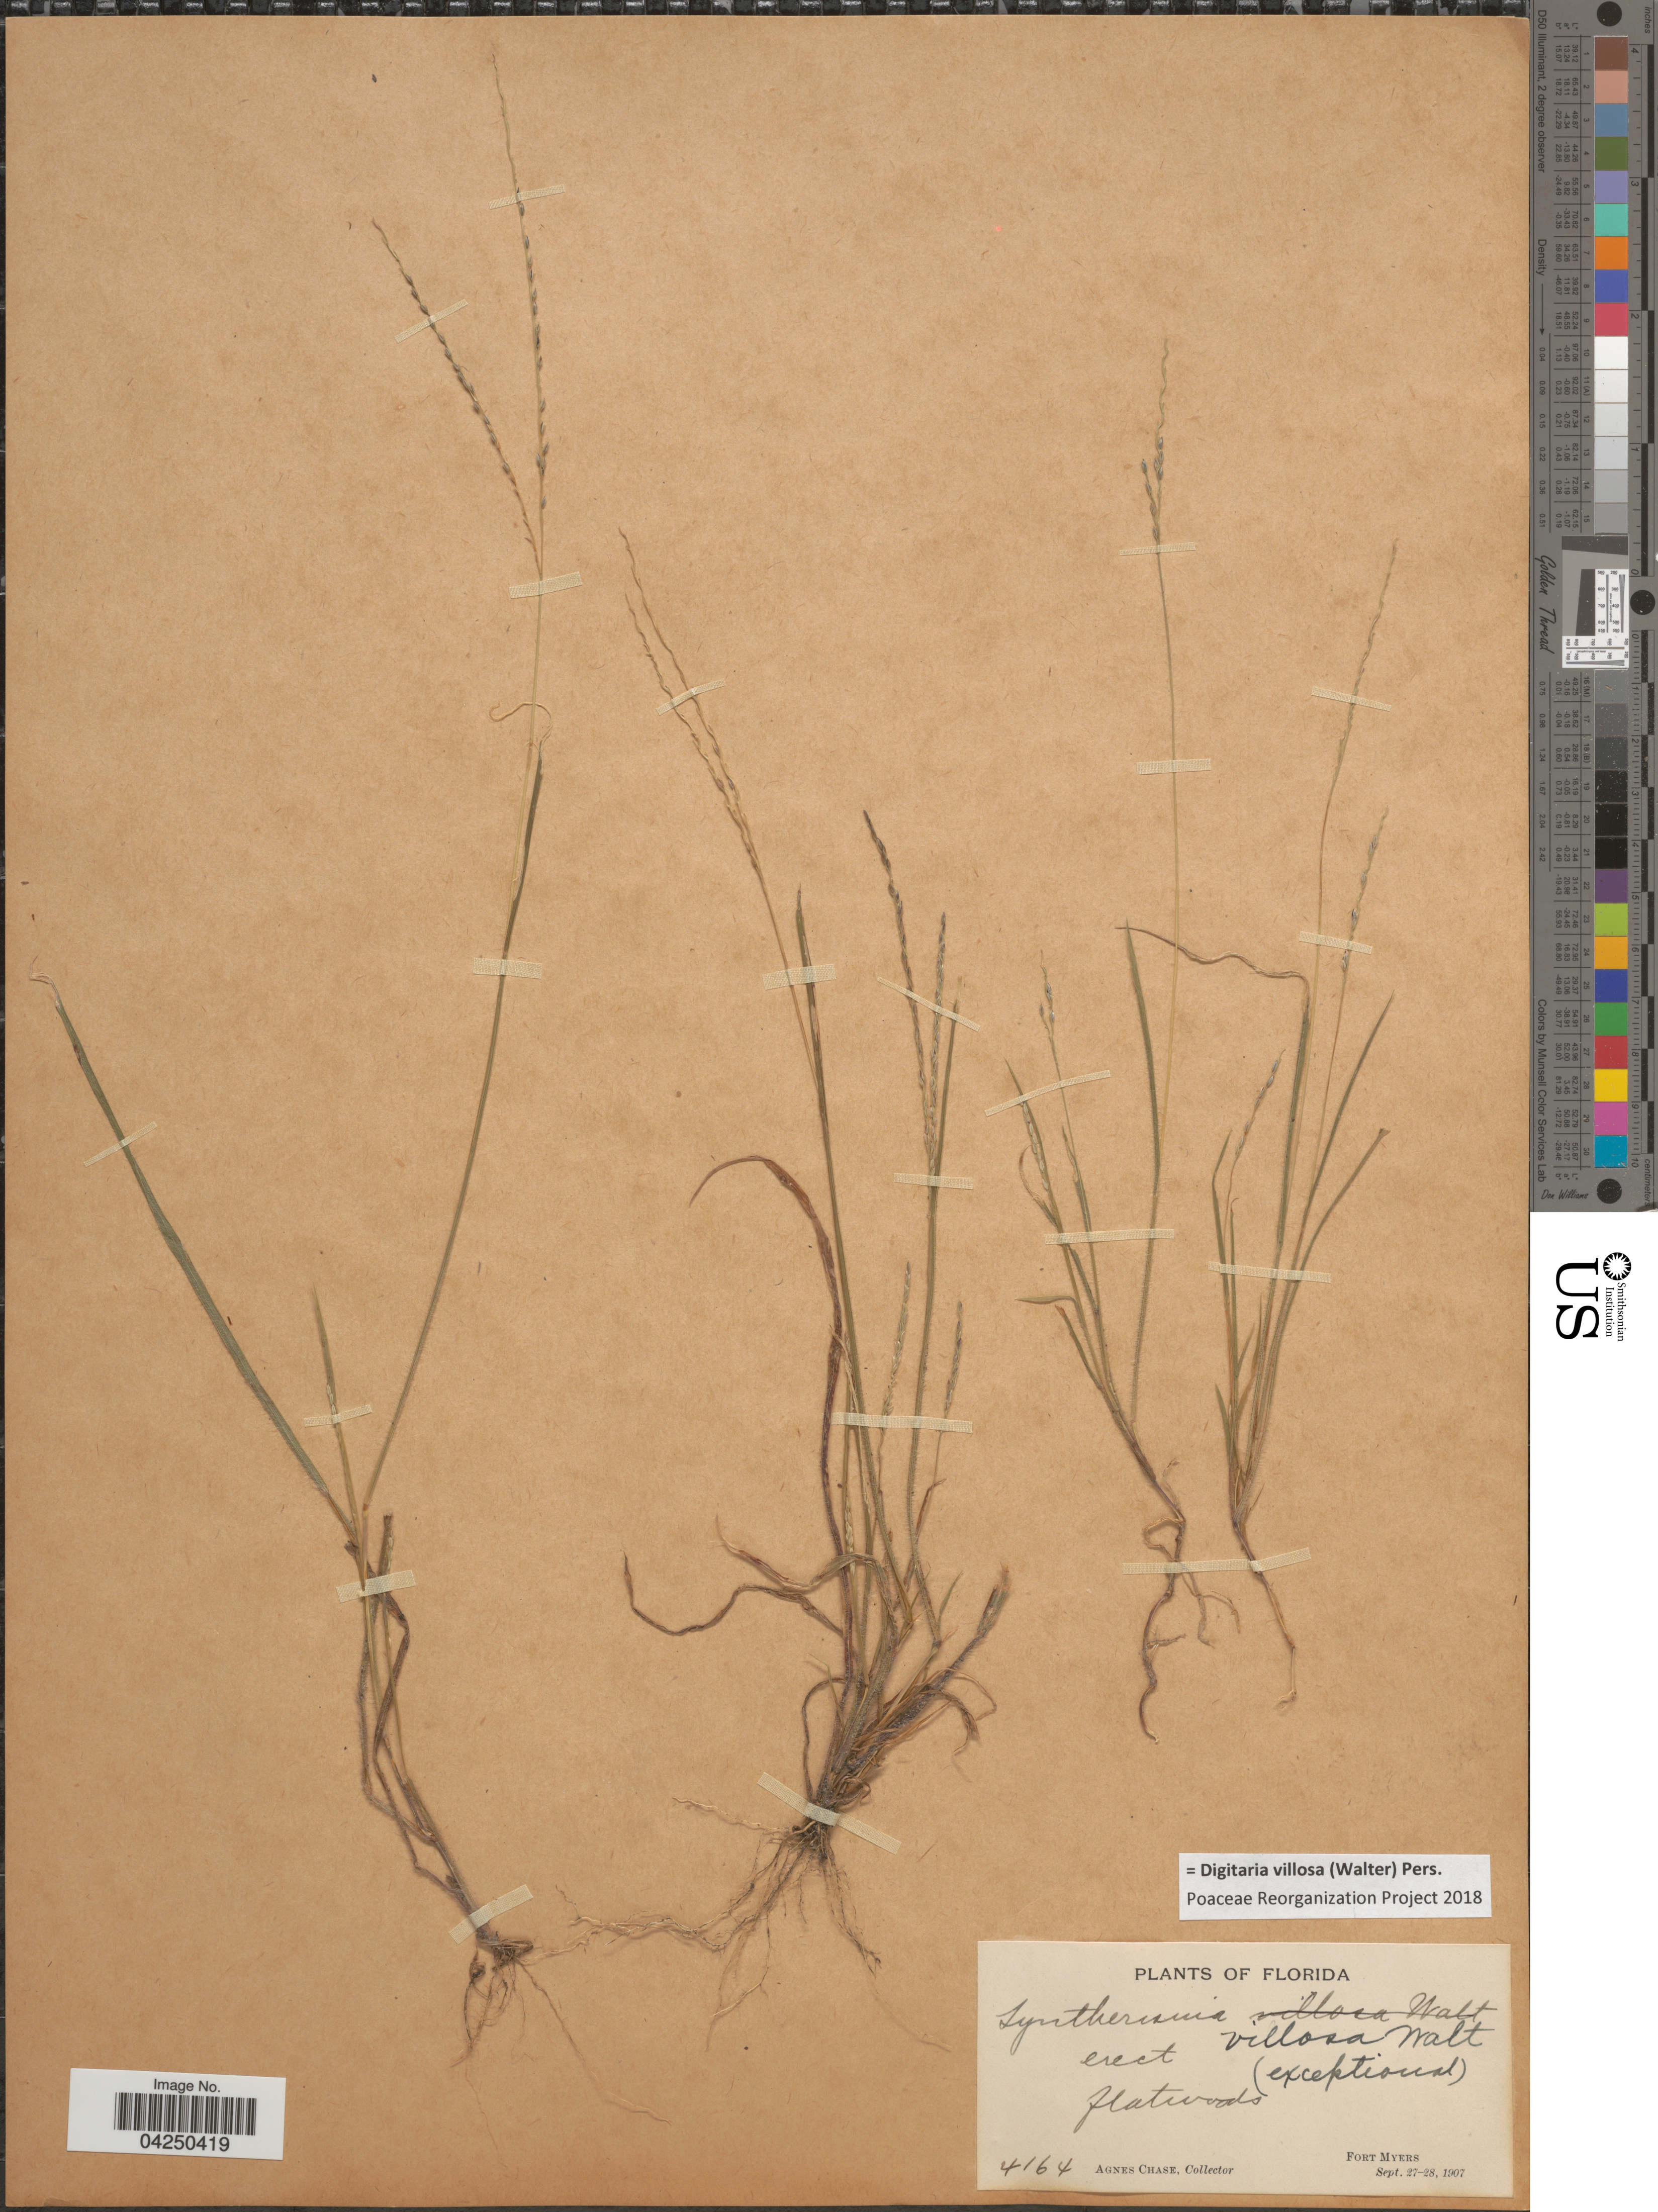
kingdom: Plantae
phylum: Tracheophyta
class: Liliopsida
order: Poales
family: Poaceae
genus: Digitaria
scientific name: Digitaria villosa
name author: (Walter) Pers.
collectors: A. Chase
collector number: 4164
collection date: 1907-09-27/1907-09-28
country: United States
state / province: Florida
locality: Flatwoods, Fort Myers.